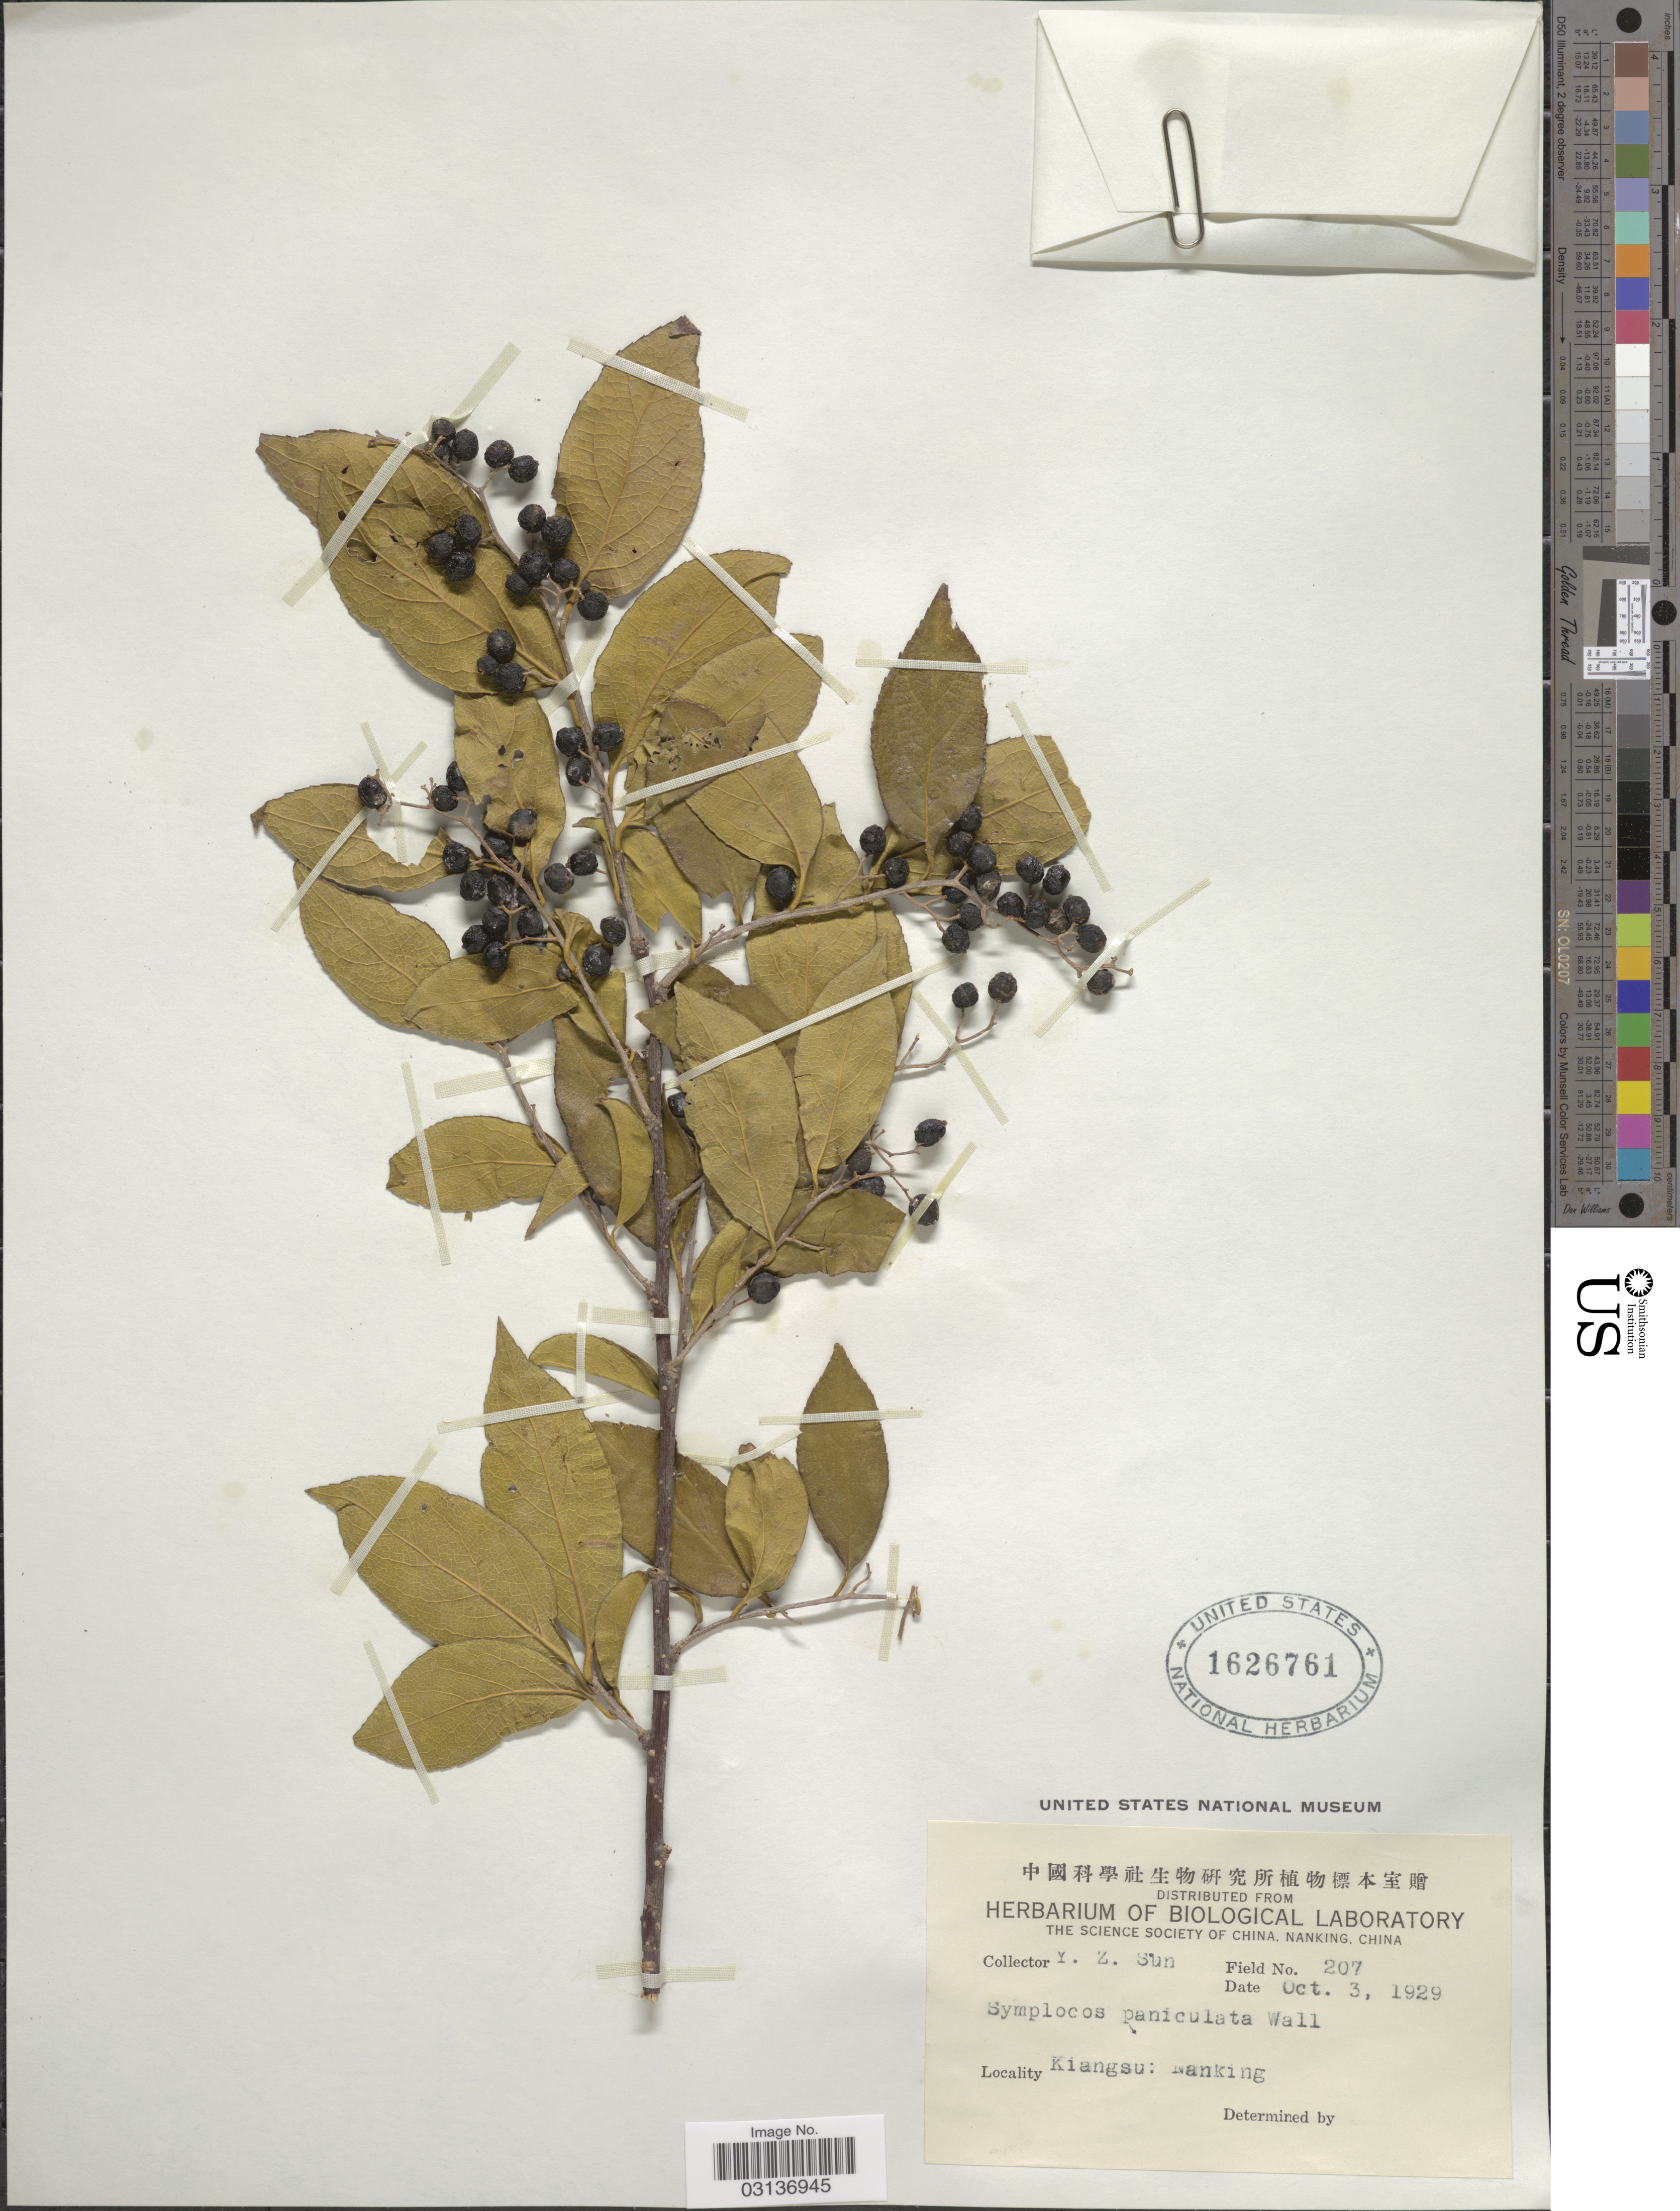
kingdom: Plantae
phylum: Tracheophyta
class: Magnoliopsida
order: Ericales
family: Symplocaceae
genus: Symplocos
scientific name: Symplocos paniculata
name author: Miq.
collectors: Y. Sun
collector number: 207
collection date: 1929-10-03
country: China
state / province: Jiangsu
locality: Kiangsu: Nanking.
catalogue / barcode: US 1626761